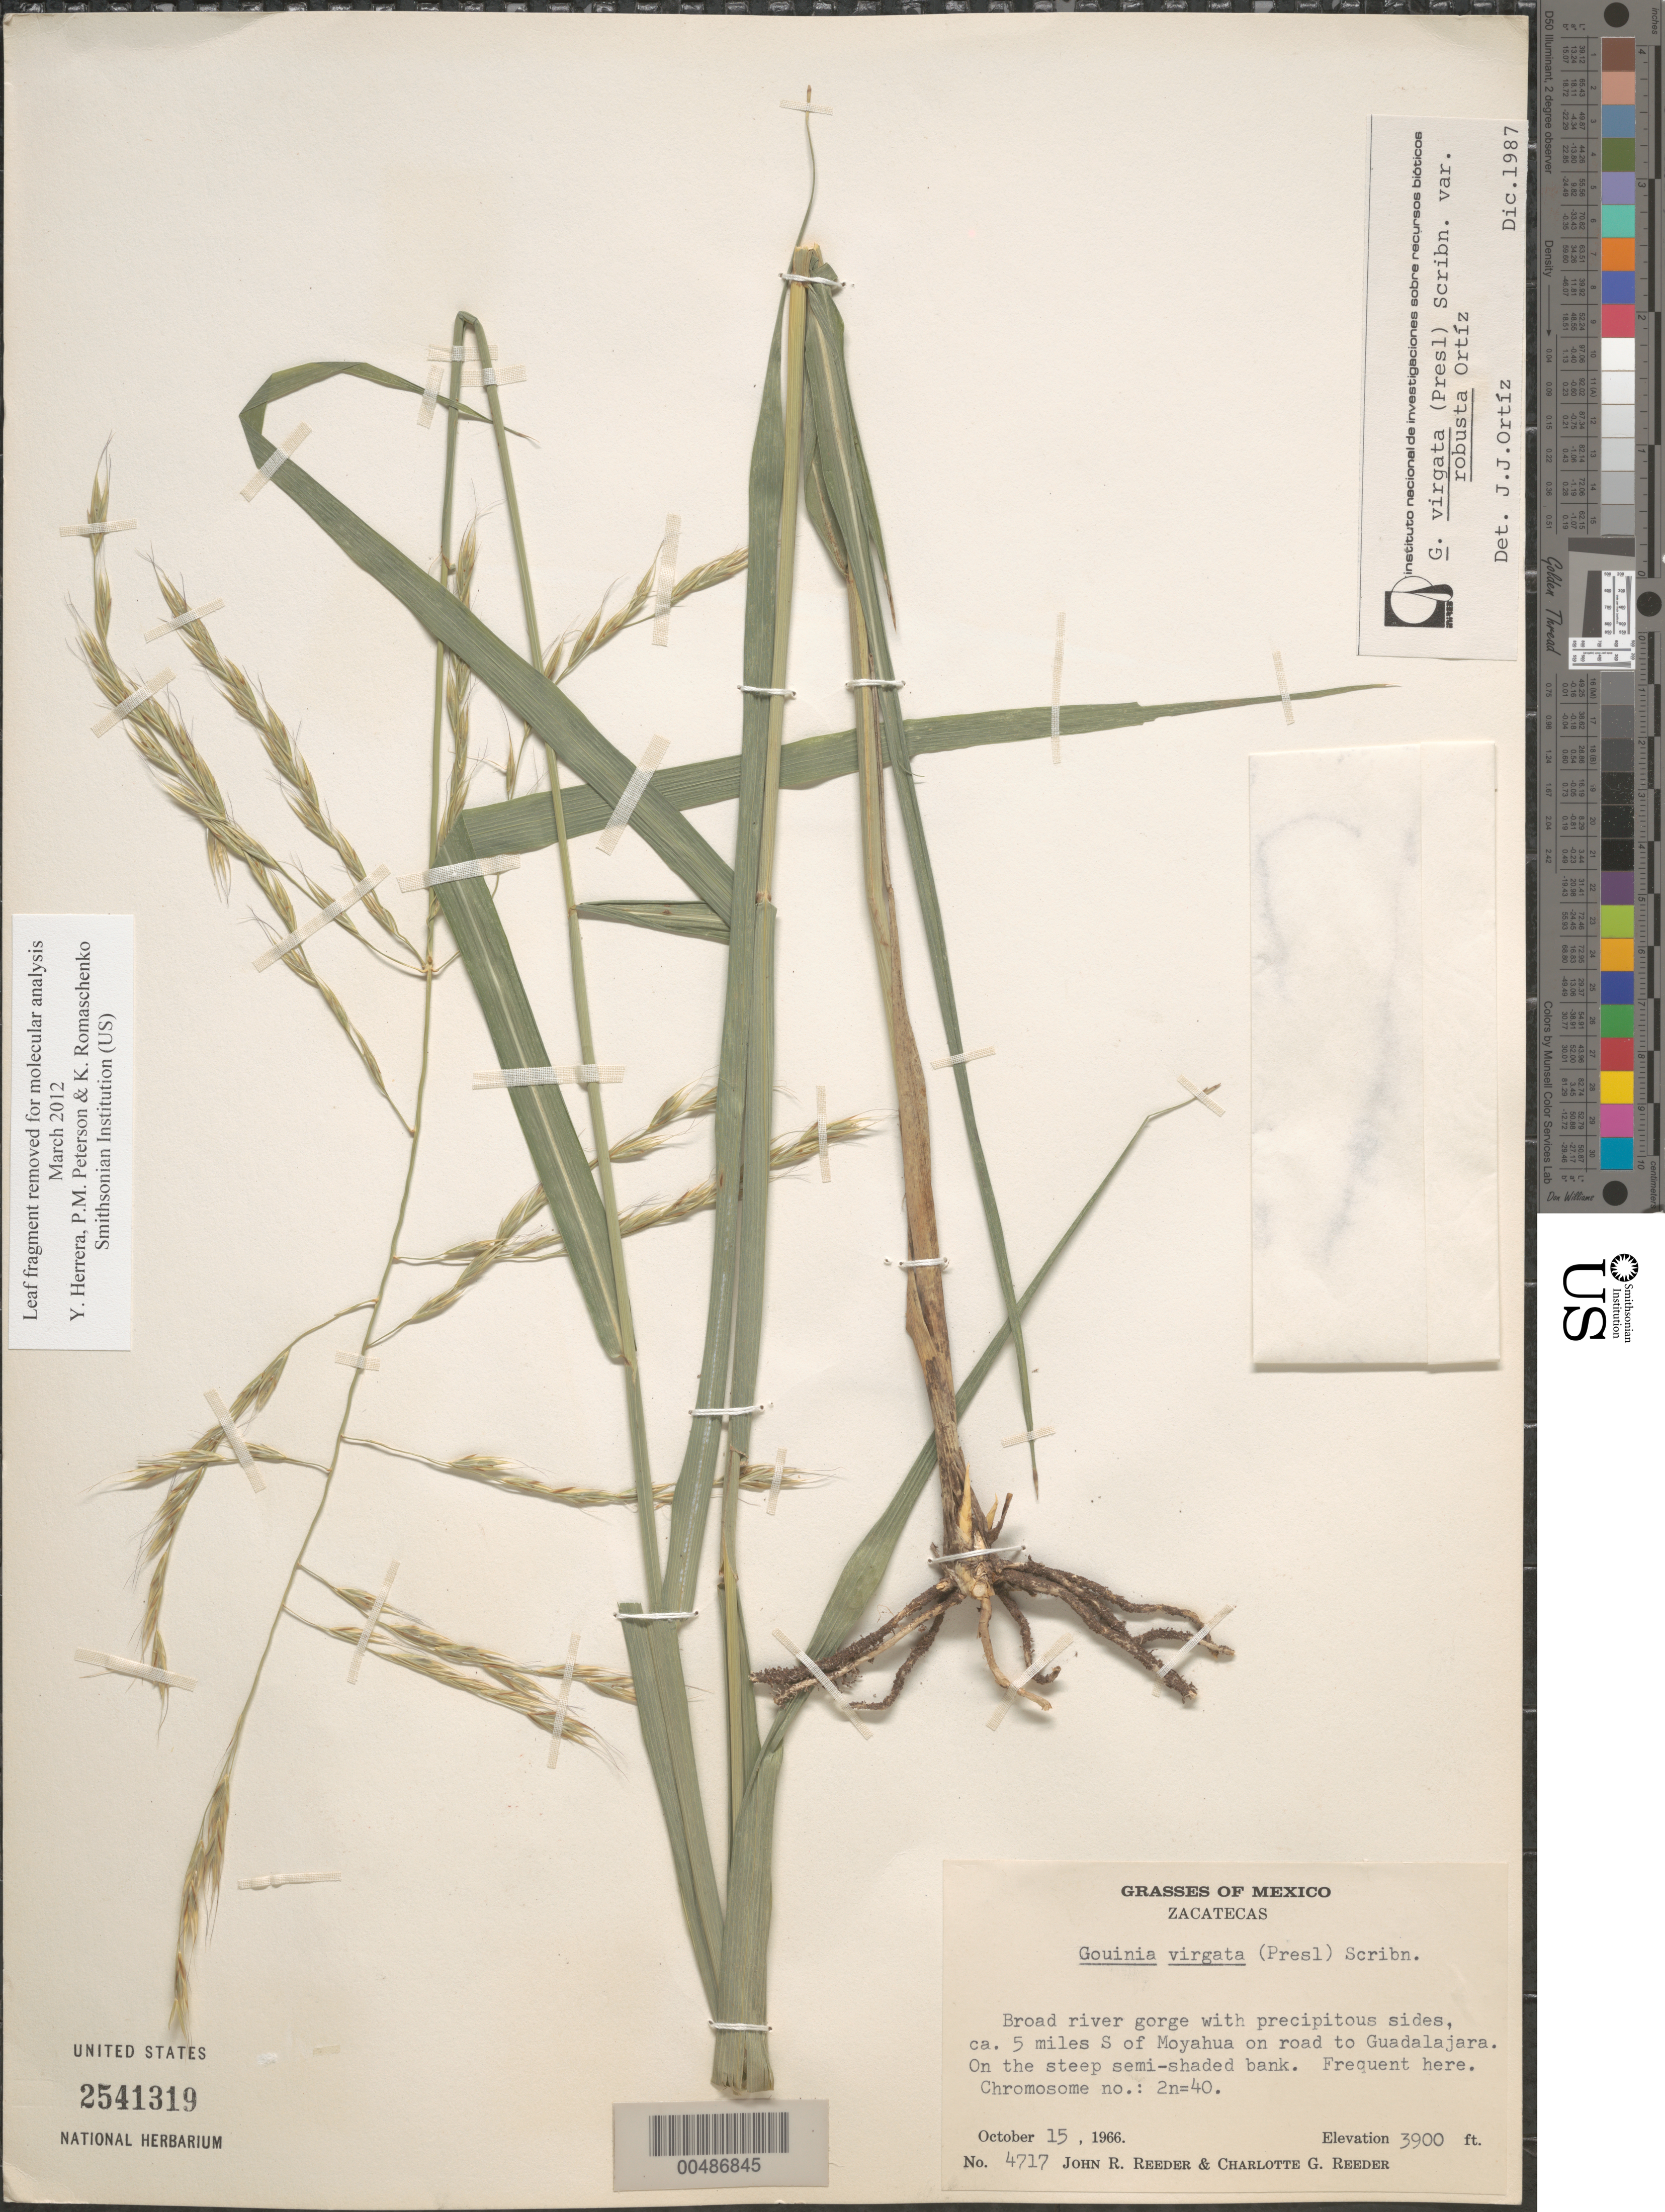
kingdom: Plantae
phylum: Tracheophyta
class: Liliopsida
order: Poales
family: Poaceae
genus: Gouinia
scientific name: Gouinia virgata var. robusta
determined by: Ort¡z, J. J.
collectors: J. R. Reeder & C. G. Reeder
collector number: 4717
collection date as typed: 15 Oct 1966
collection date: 1966-10-15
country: Mexico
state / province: Zacatecas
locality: ca. 5 mi S of Moyahua on rd to Guadalajara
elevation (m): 1189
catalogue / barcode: US 2541319